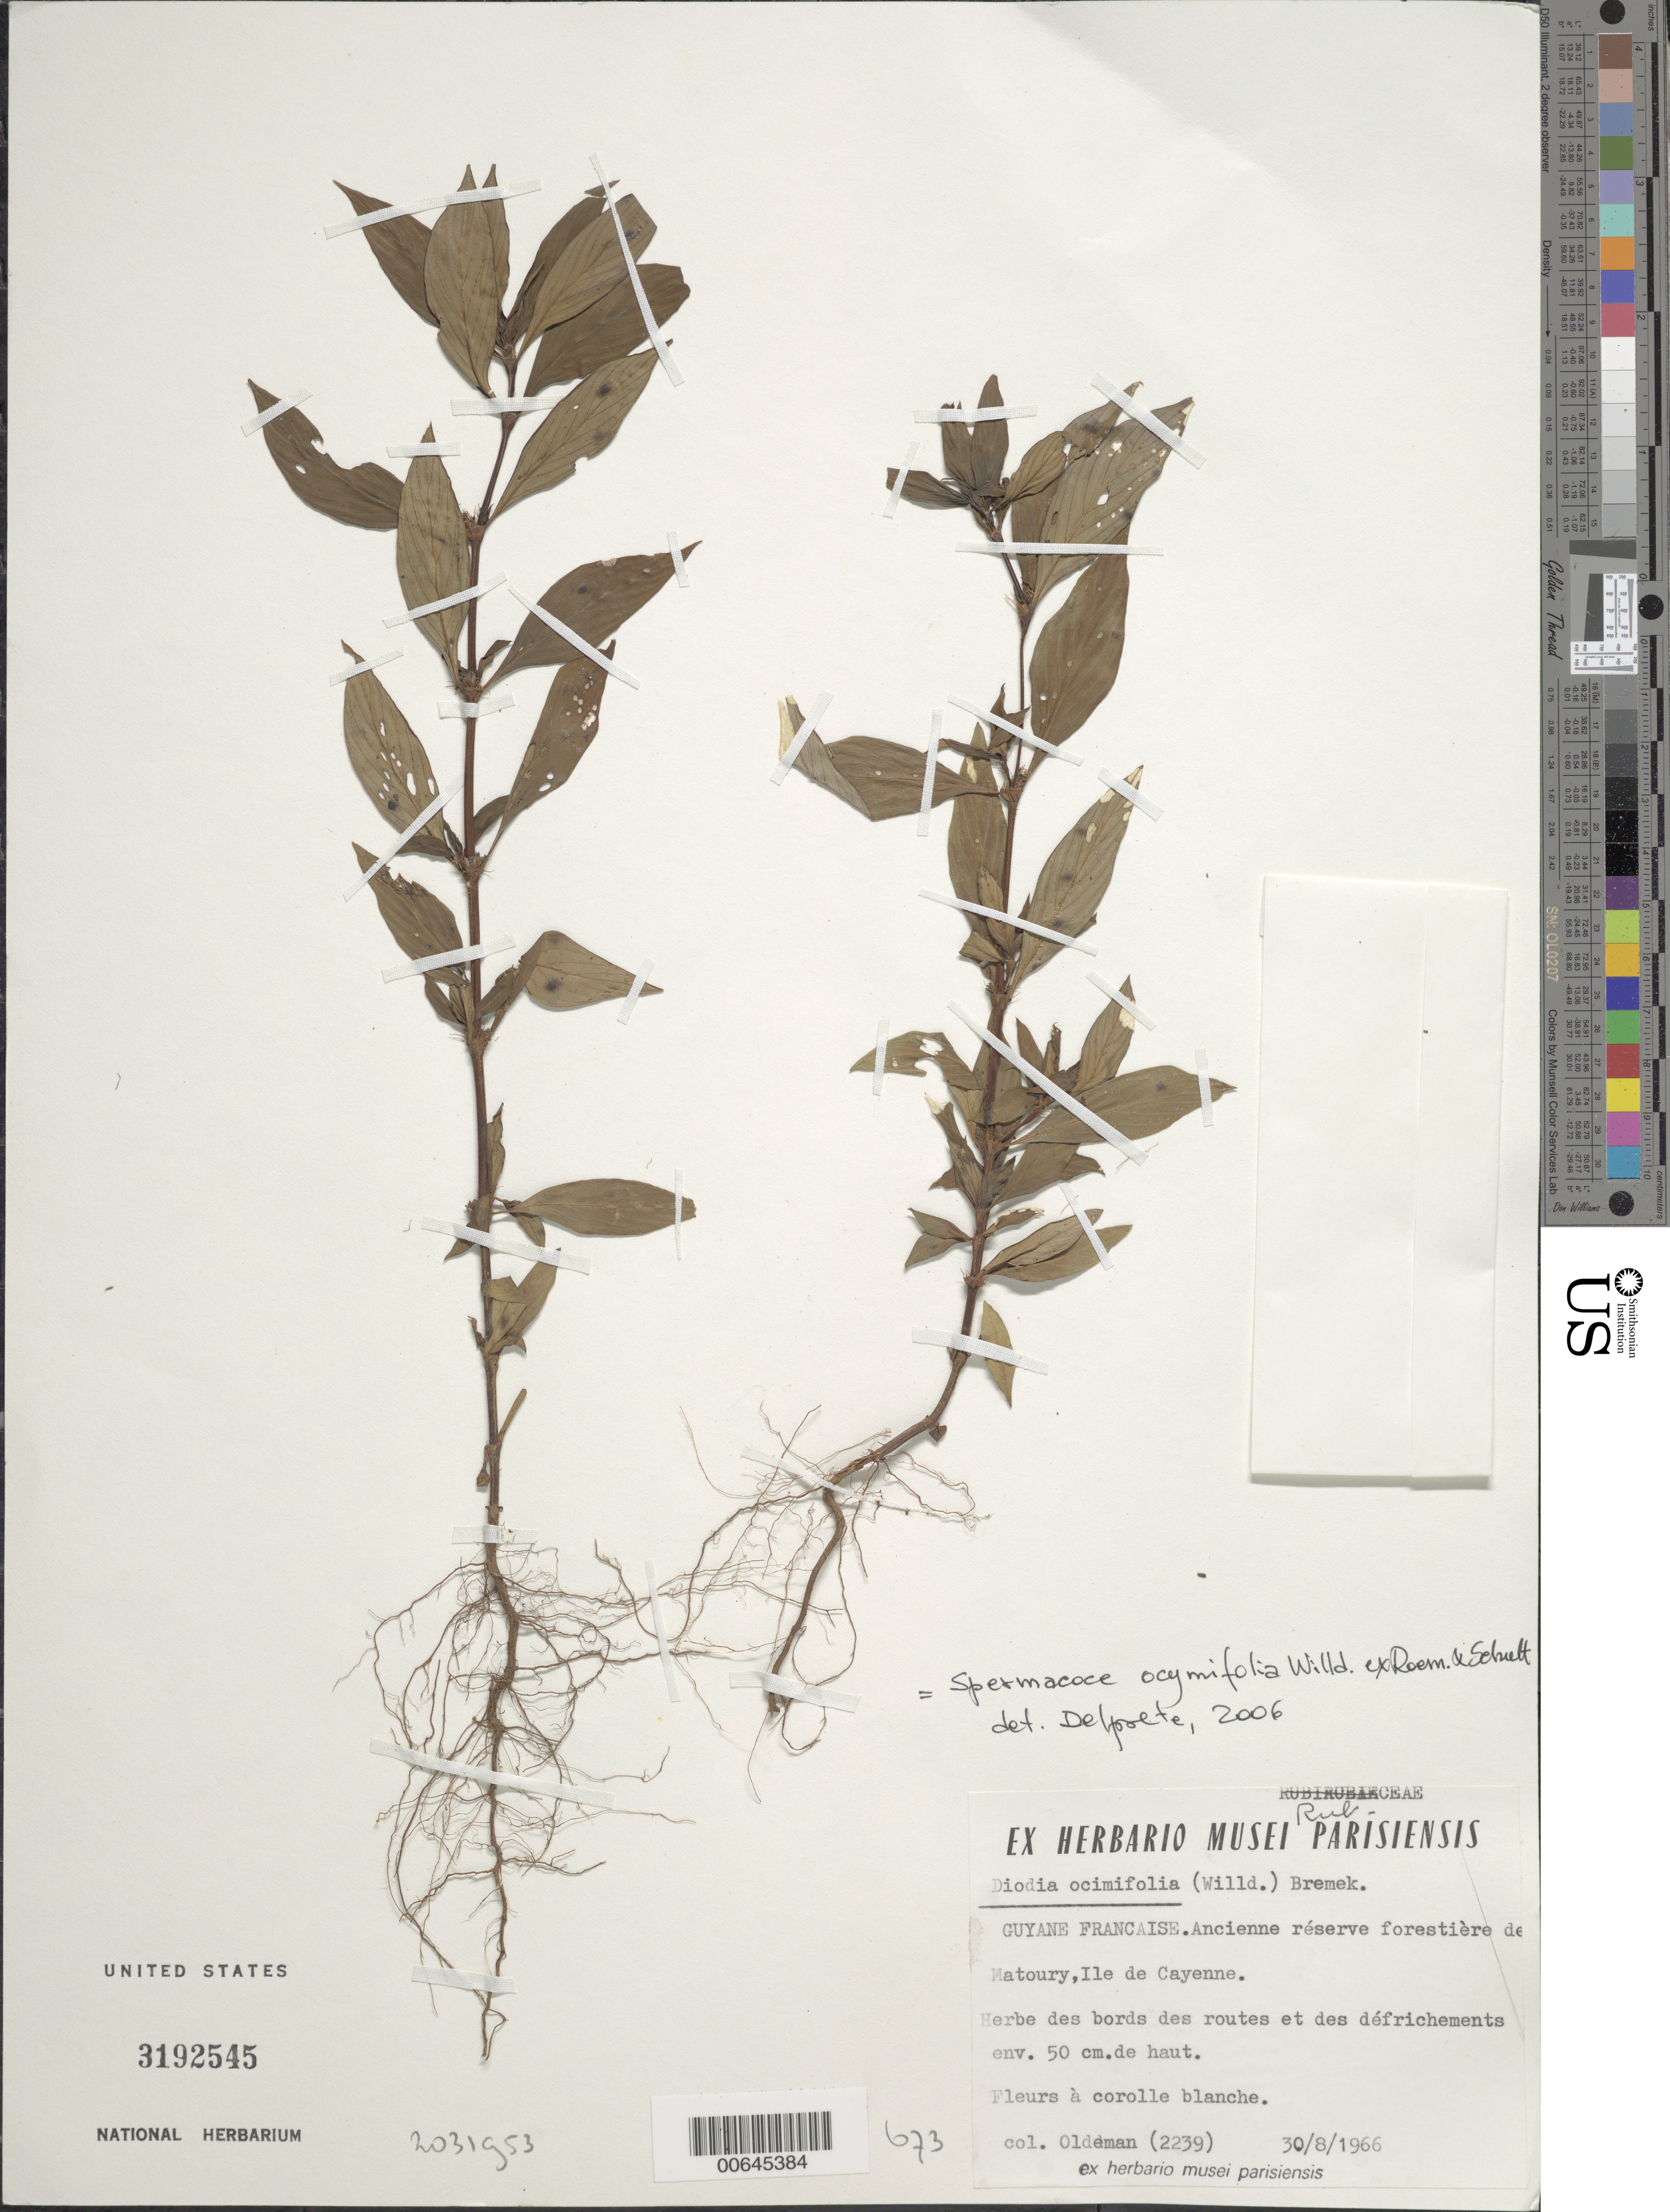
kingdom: Plantae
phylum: Tracheophyta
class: Magnoliopsida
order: Gentianales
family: Rubiaceae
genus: Spermacoce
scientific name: Spermacoce ocymifolia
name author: Willd. ex Roem. & Schult.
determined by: Delprete, P. G., Herb. de Guyane Cay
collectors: R. Oldeman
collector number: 2239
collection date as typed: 30-Aug-66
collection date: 1966-08-30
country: French Guiana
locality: Ile de Cayenne, Matoury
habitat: Ancienne reserve forestiere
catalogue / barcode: US 3192545